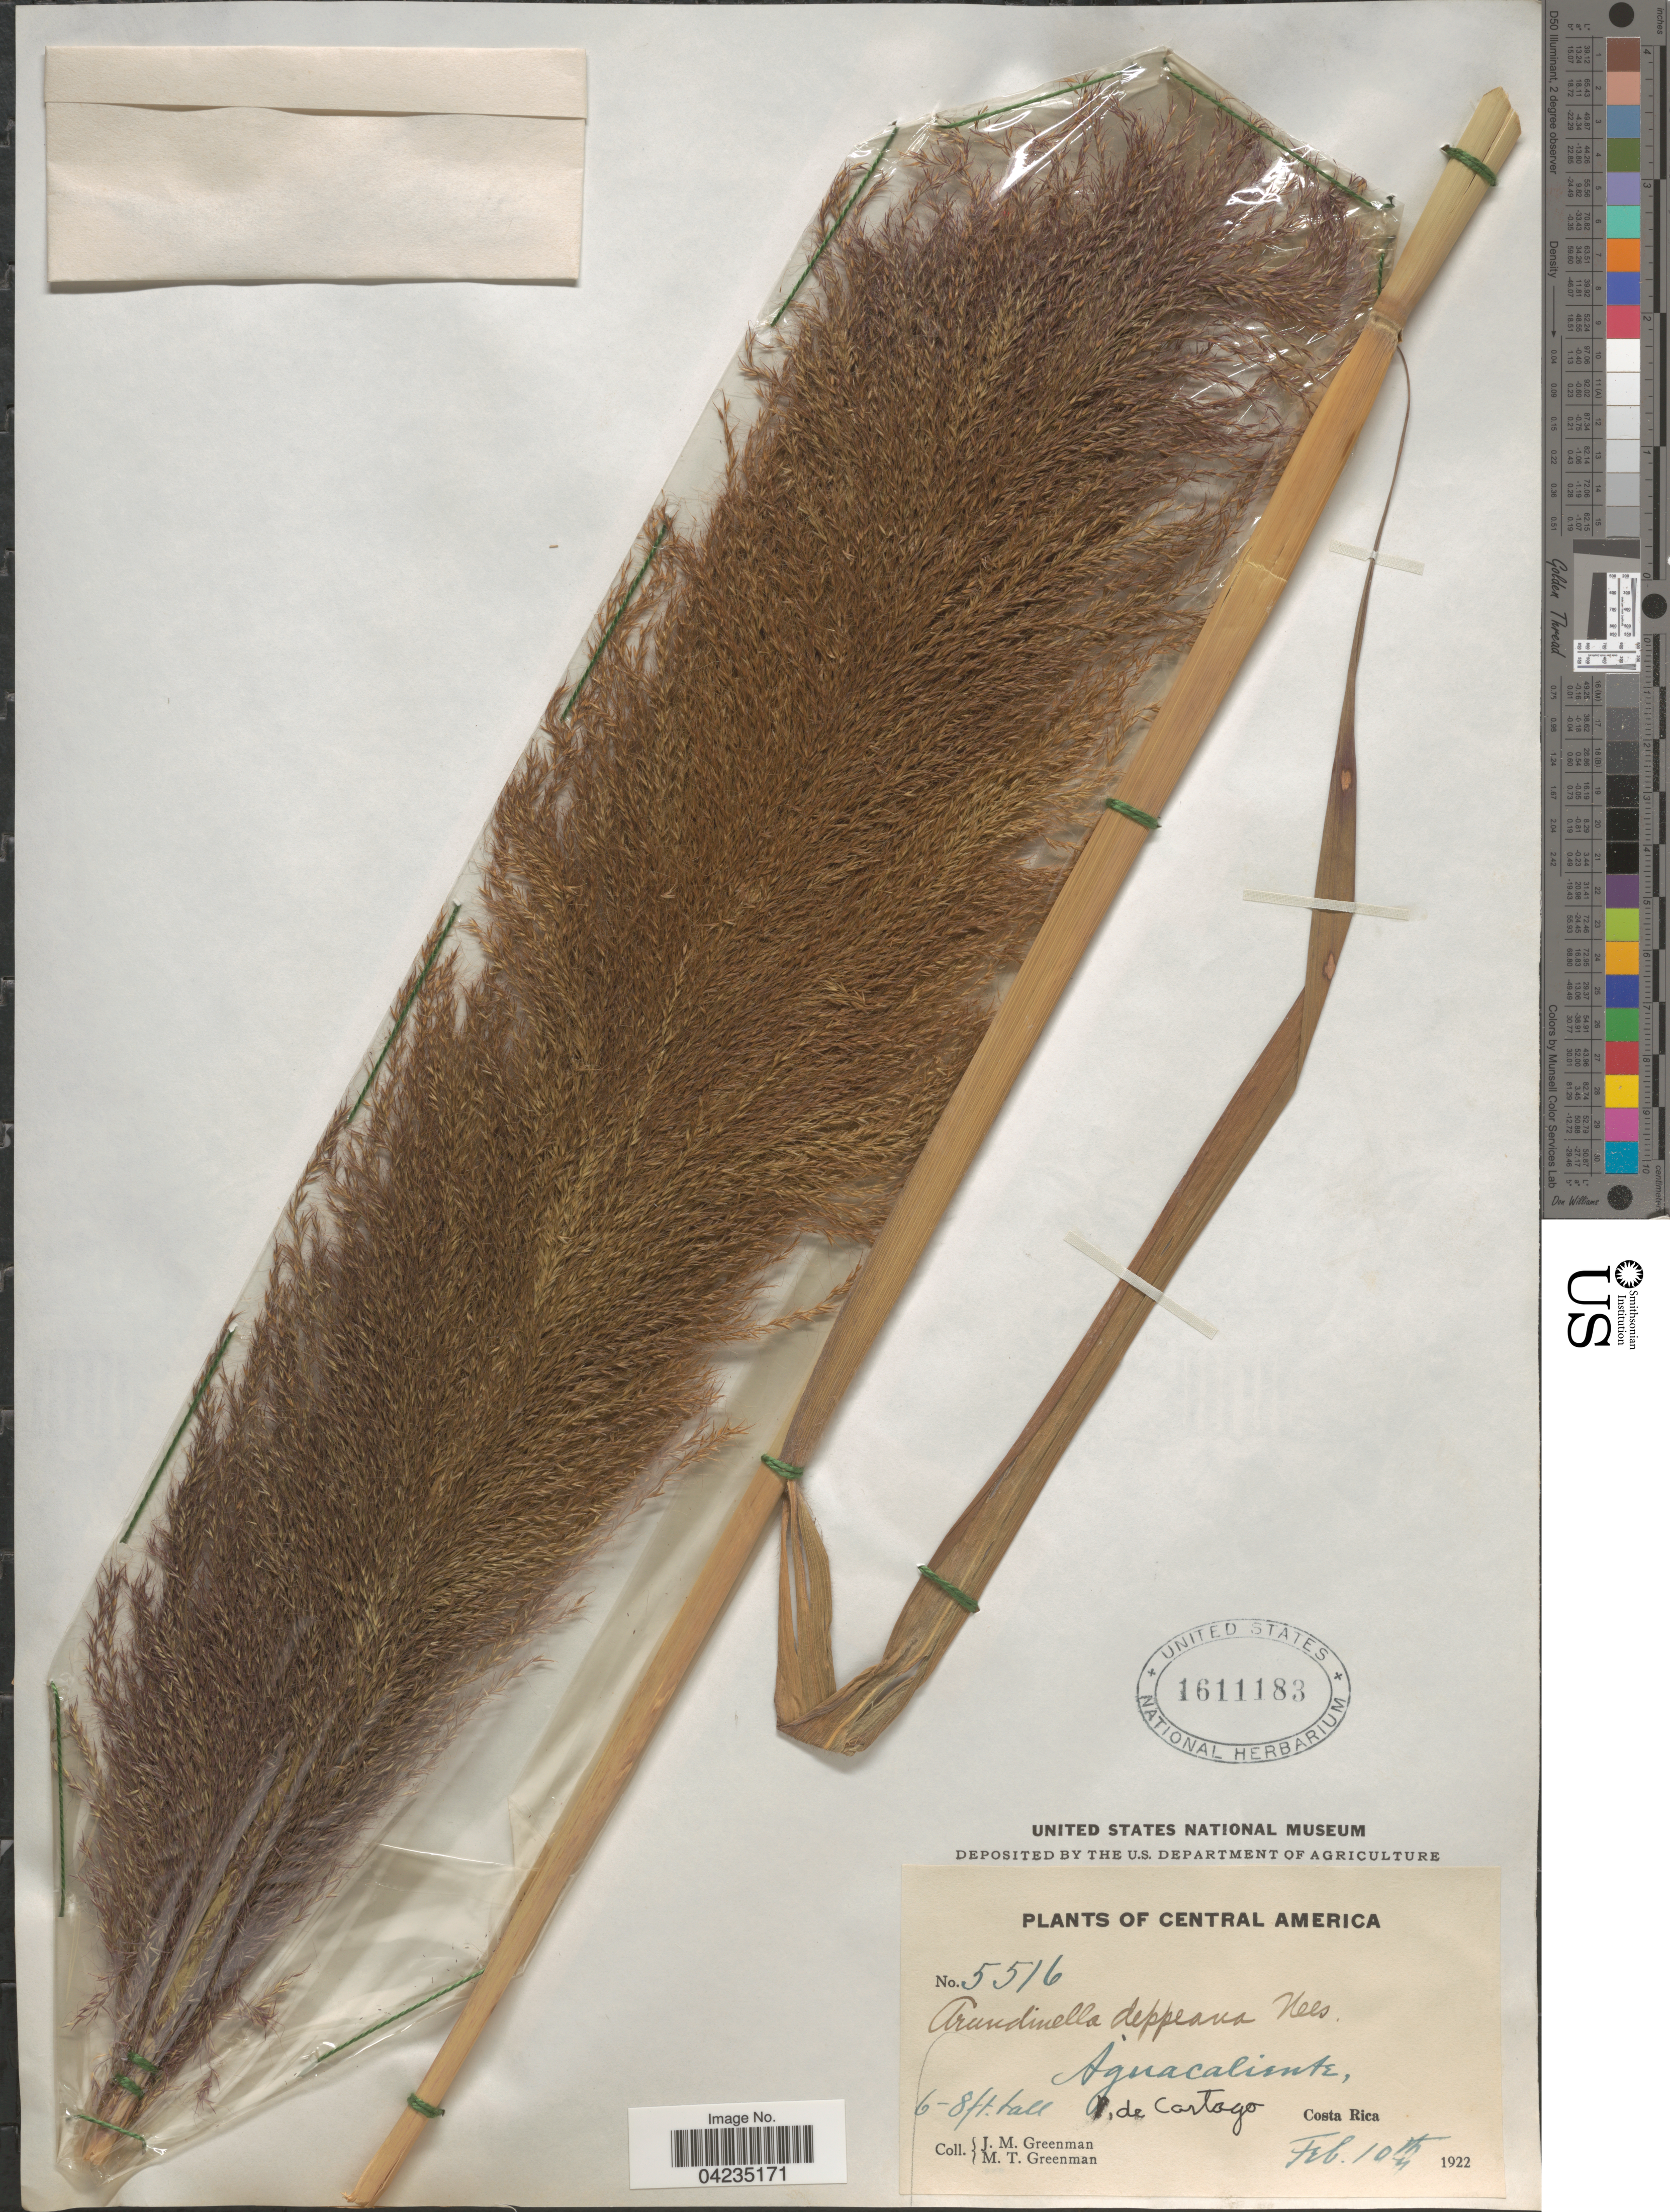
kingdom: Plantae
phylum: Tracheophyta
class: Liliopsida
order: Poales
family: Poaceae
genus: Arundinella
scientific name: Arundinella deppeana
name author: Nees ex Steud.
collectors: J. M. Greenman & M. Greenman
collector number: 5516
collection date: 1922-02-10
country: Costa Rica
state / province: Cartago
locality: Aguacaliente, P. de Cartago.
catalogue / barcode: US 1611183